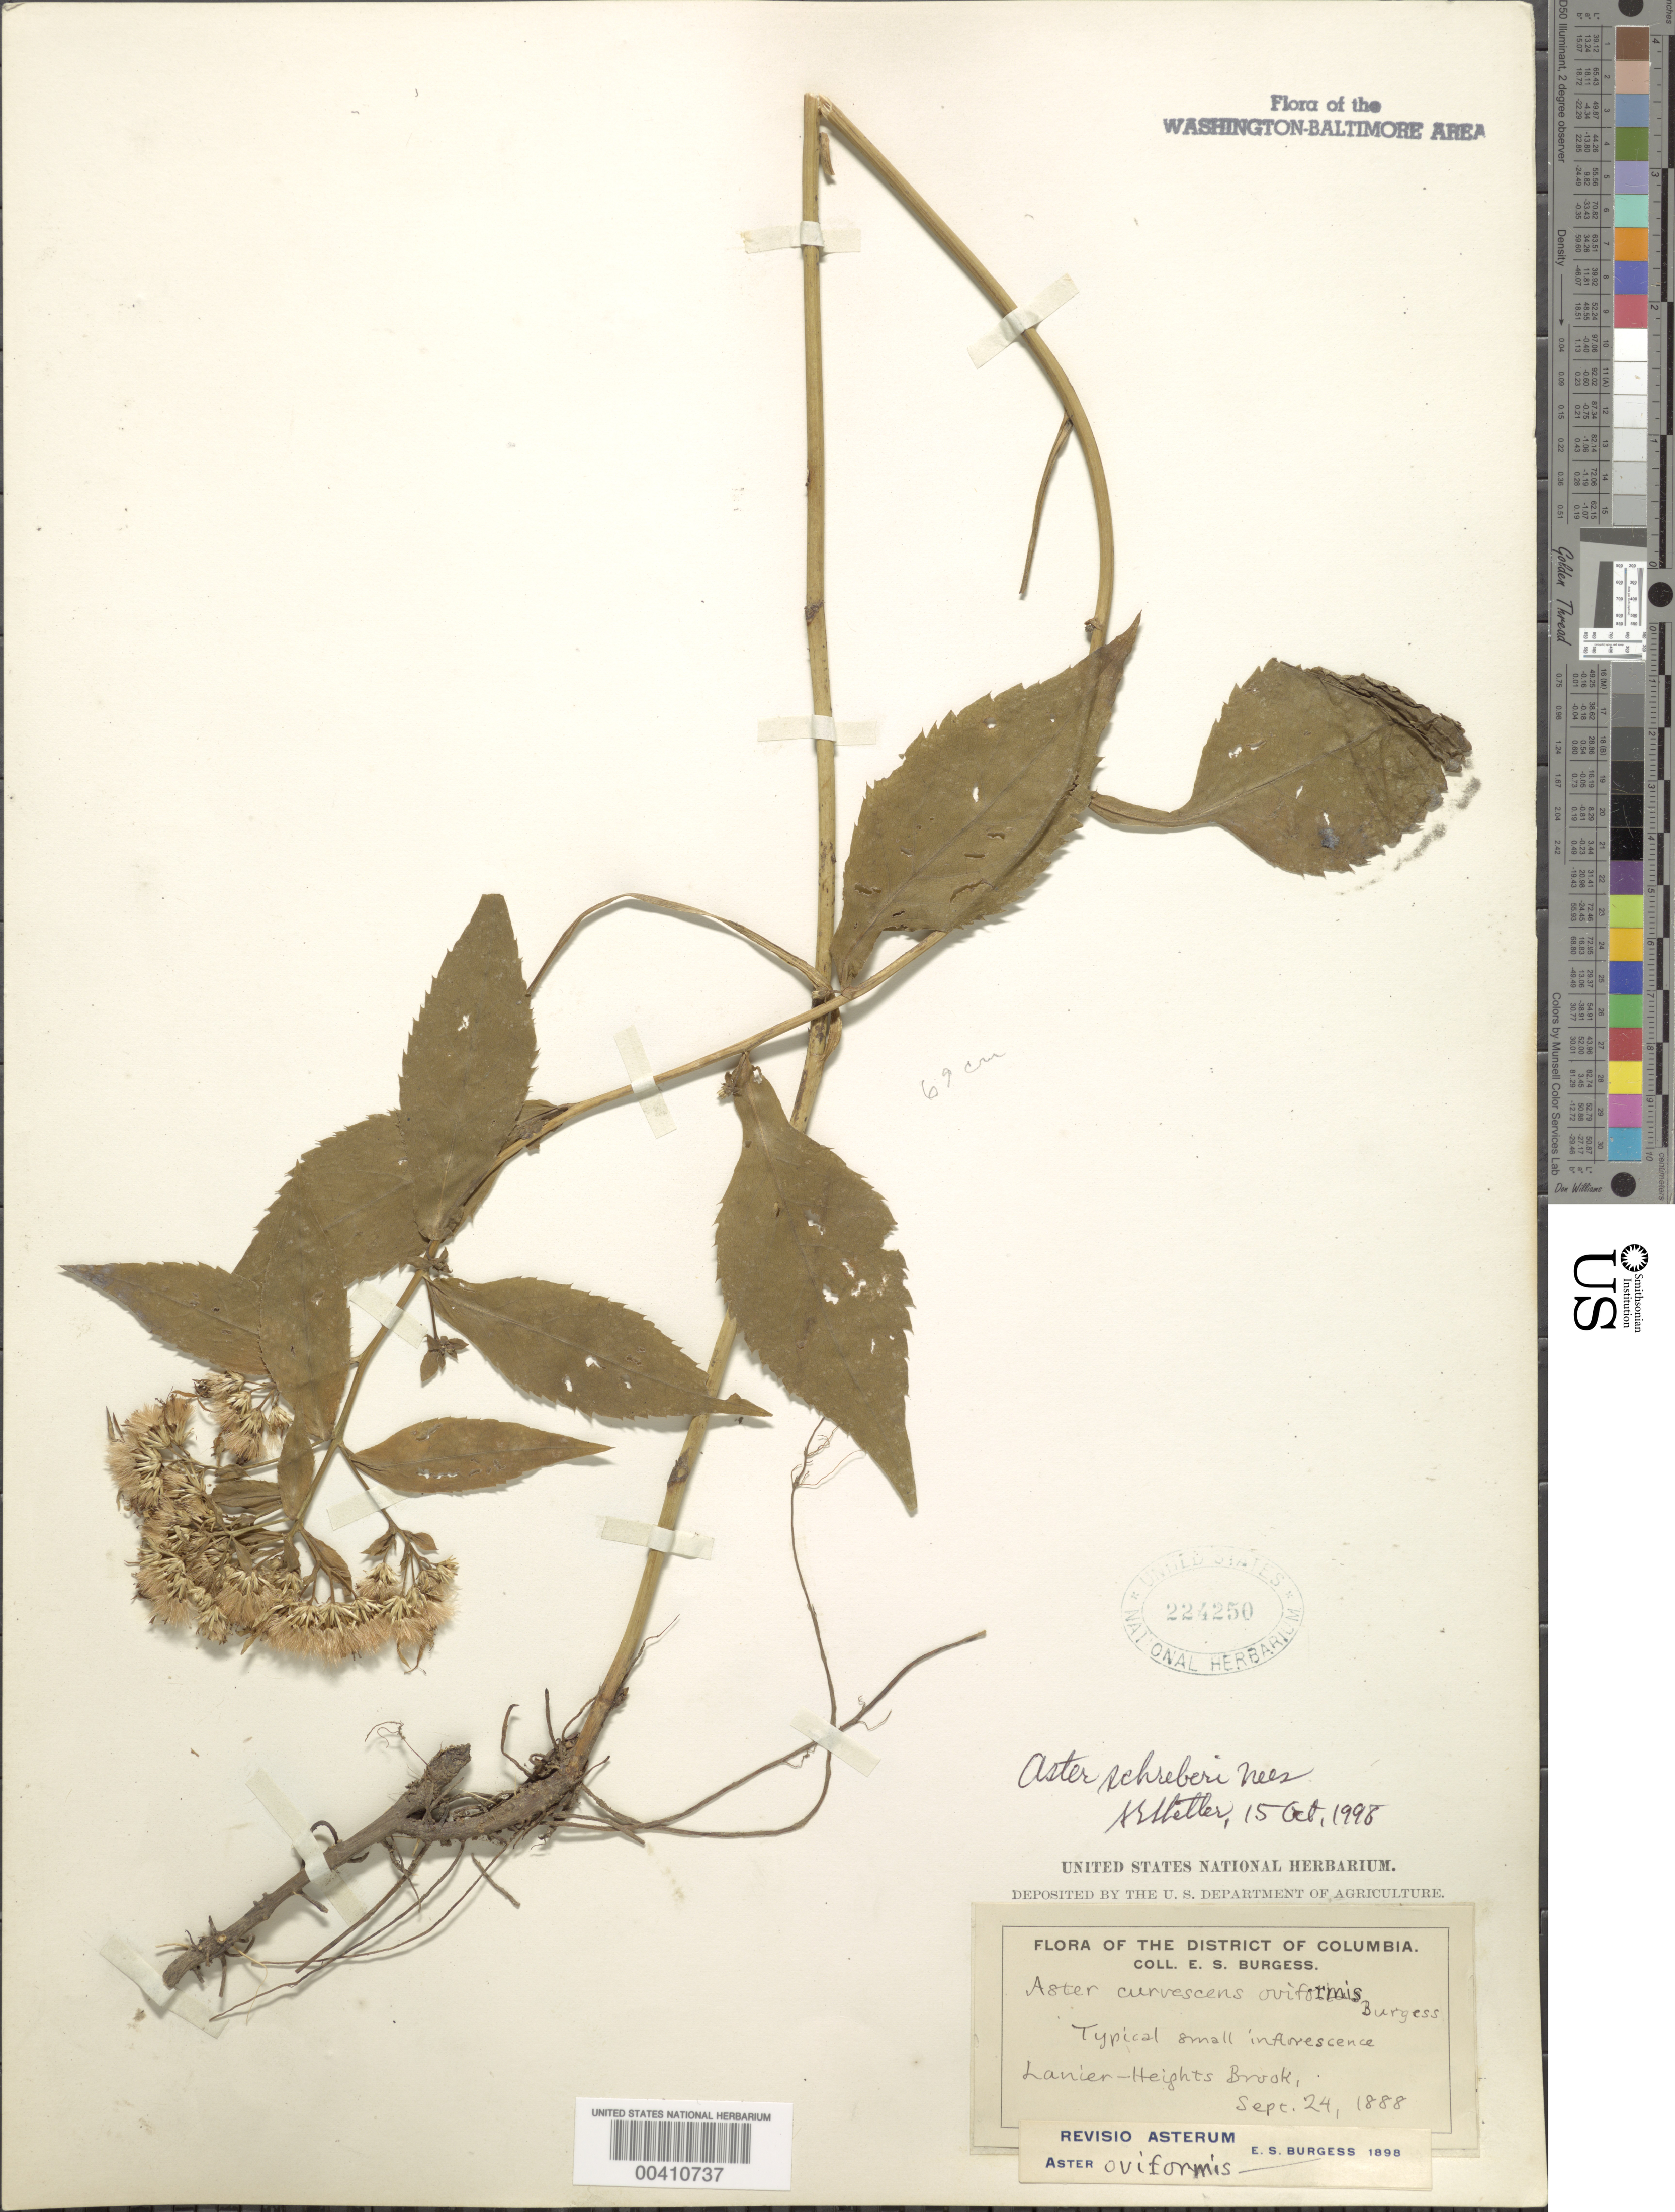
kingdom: Plantae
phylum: Tracheophyta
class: Magnoliopsida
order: Asterales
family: Asteraceae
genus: Eurybia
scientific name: Eurybia schreberi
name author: (Nees) Nees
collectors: E. Burgess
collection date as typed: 24 Sep 1888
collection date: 1888-09-24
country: United States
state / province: District of Columbia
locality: Lanier Heights Brook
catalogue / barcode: US 224250